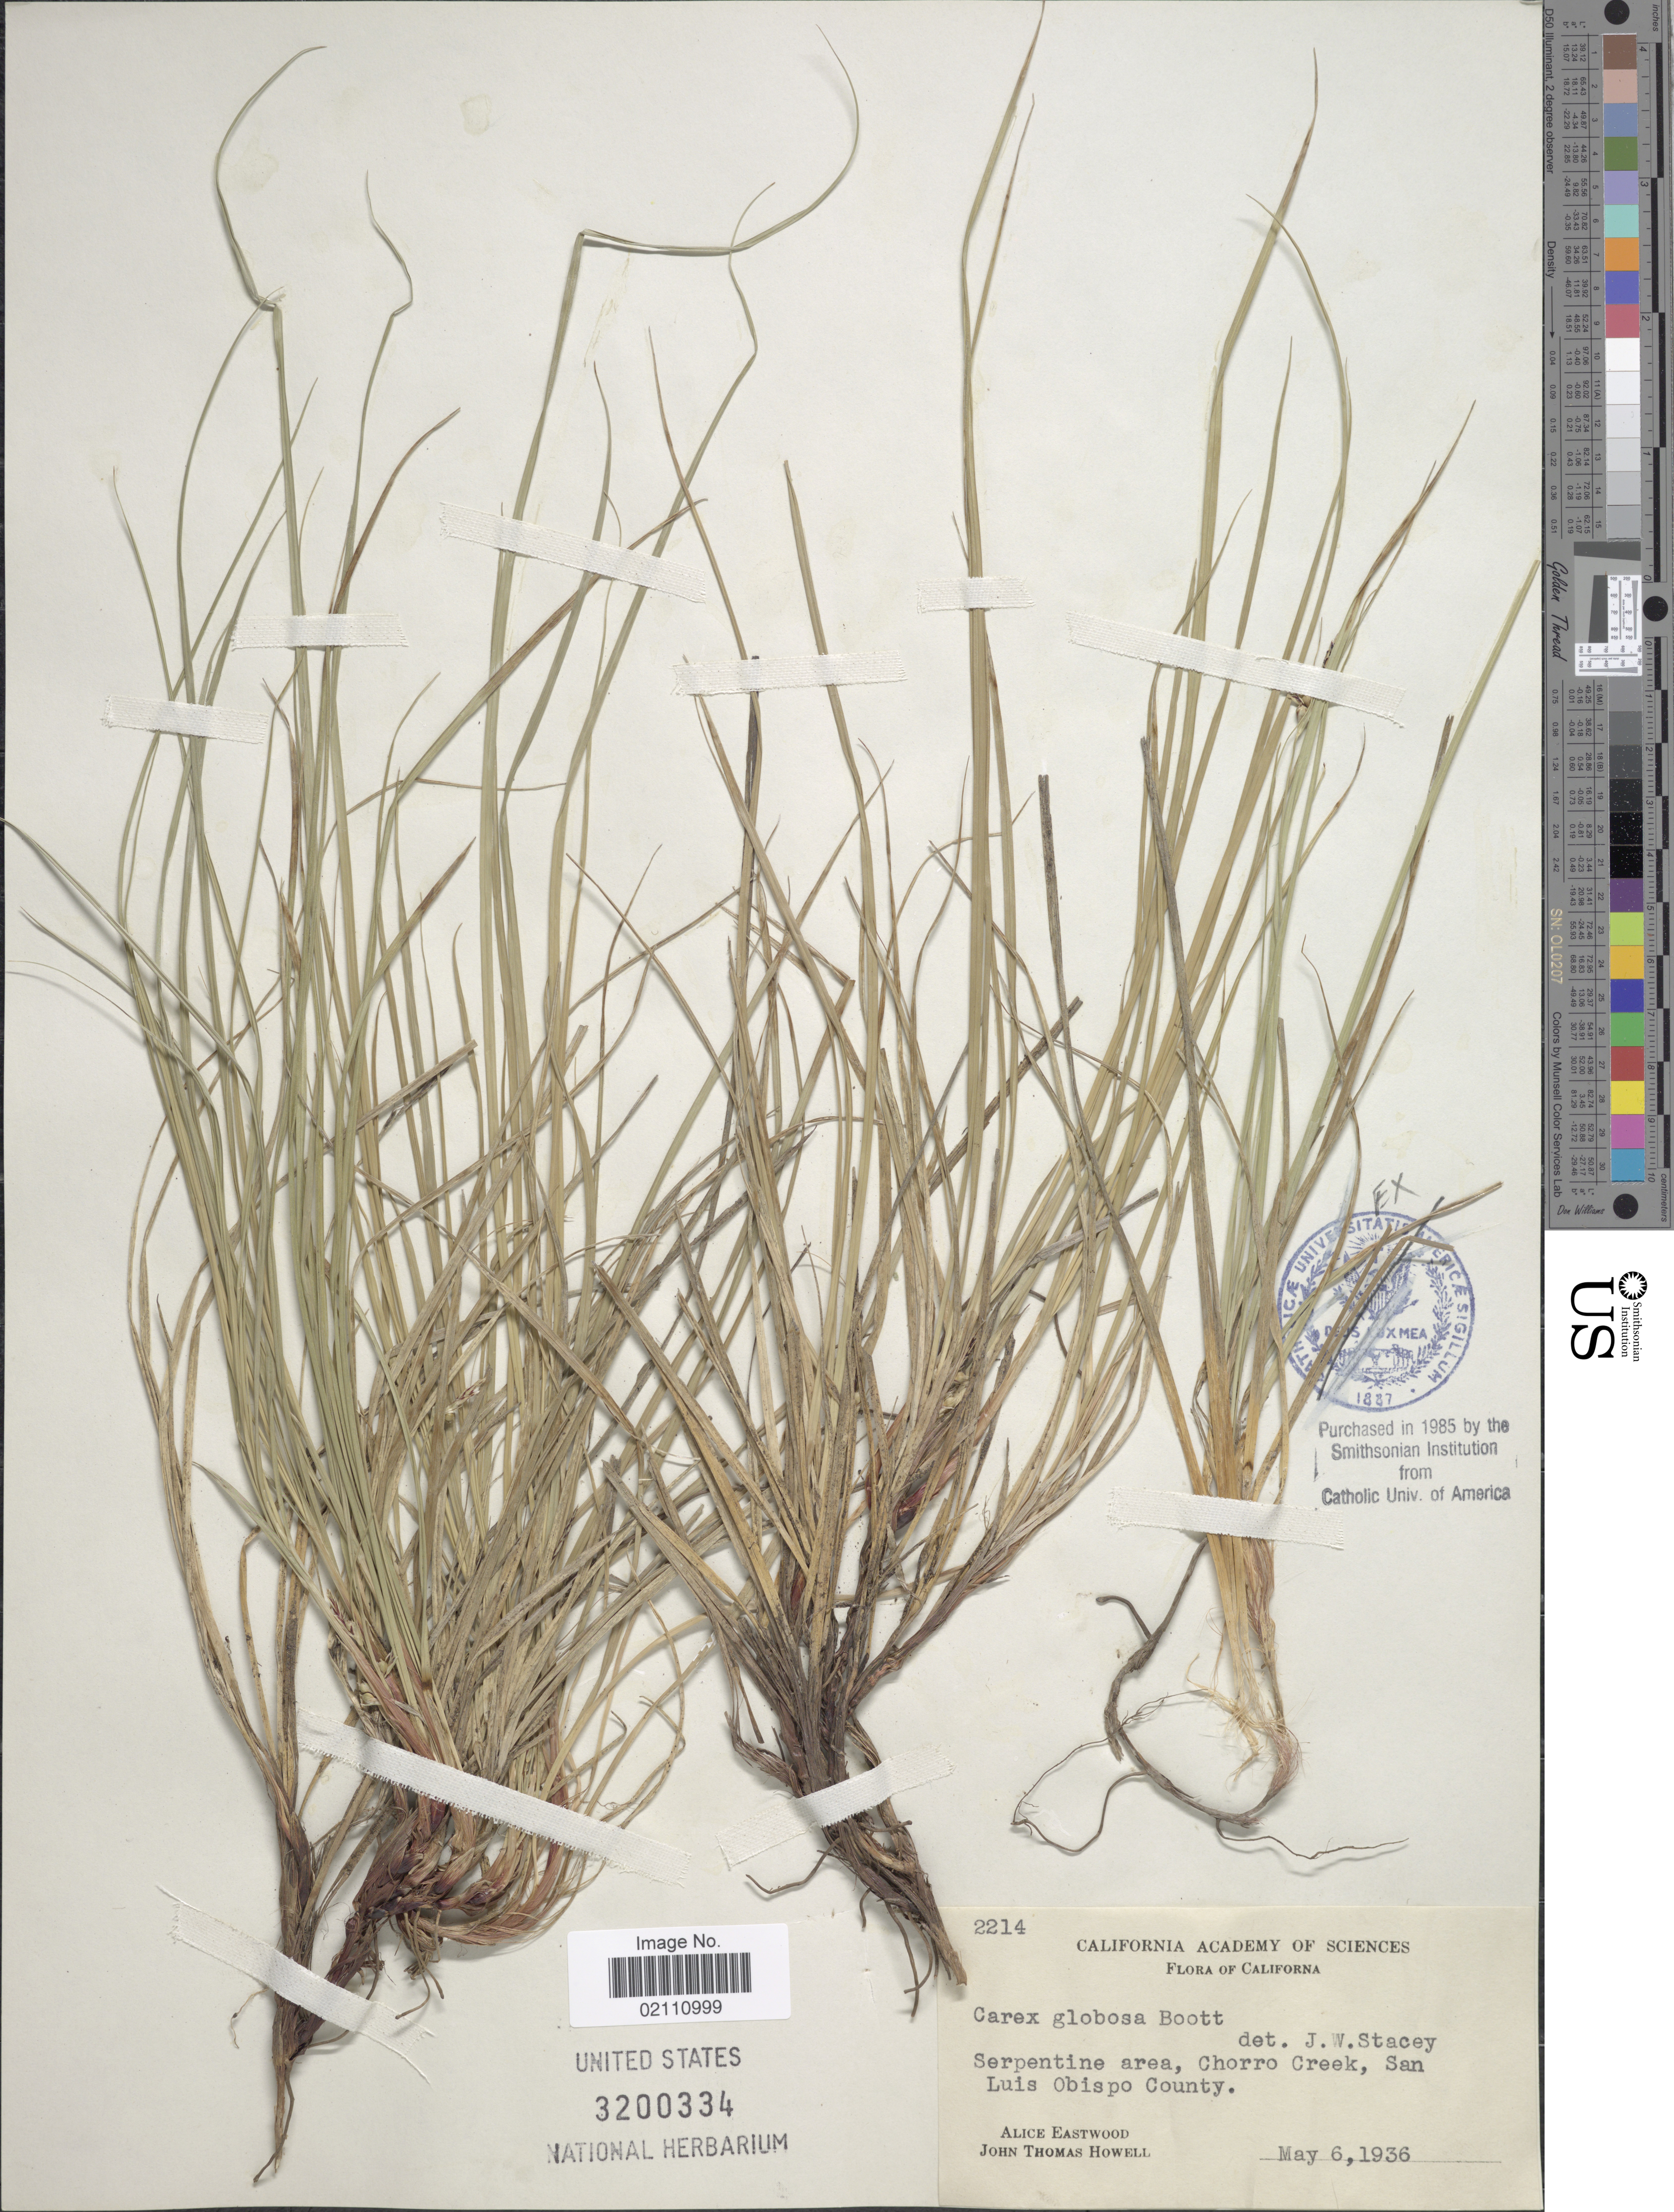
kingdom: Plantae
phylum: Tracheophyta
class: Liliopsida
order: Poales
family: Cyperaceae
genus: Carex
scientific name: Carex globosa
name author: Boott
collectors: A. Eastwood & J. T. Howell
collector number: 2214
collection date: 1936-05-06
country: United States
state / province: California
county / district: San Luis Obispo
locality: Serpentine area, Chorro Creek, San Luis Obispo County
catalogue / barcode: US 3200334